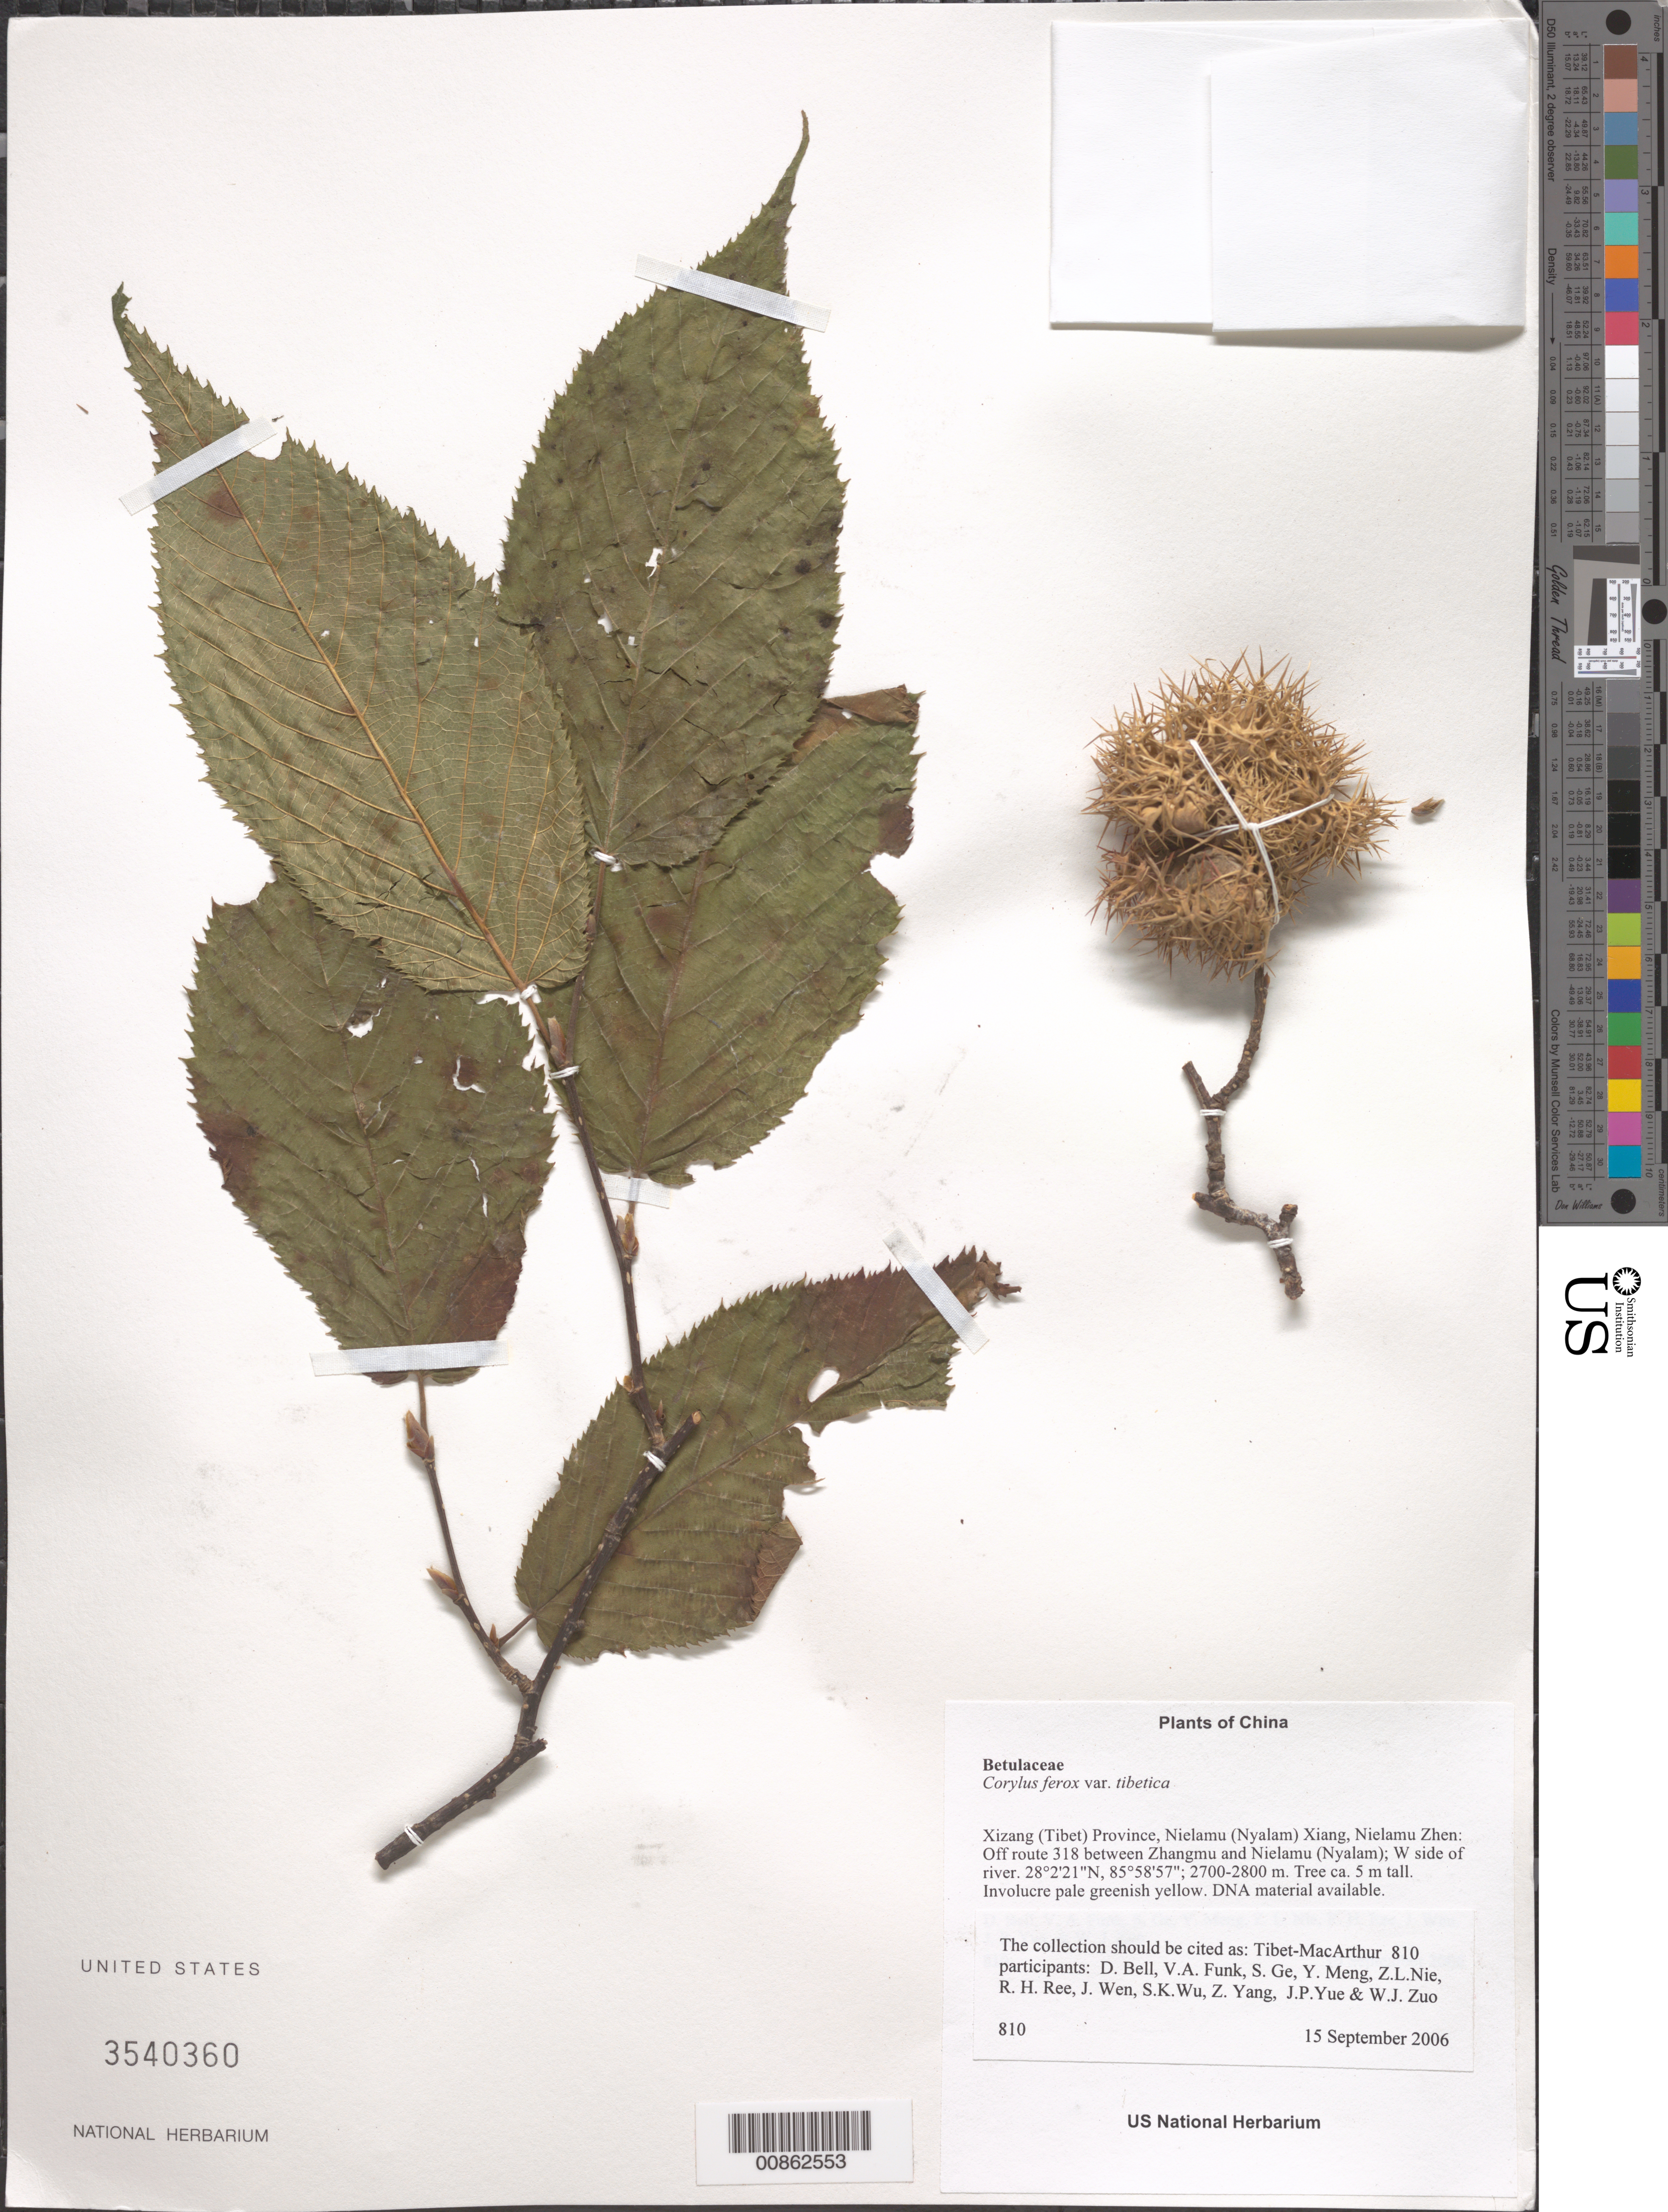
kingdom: Plantae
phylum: Tracheophyta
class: Magnoliopsida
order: Fagales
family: Betulaceae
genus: Corylus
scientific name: Corylus ferox var. tibetica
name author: (Batalin) Franch.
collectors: Tibet-MacArthur, D. A. Bell, V. Funk, S. Ge, Y. Meng, Z. Nie, R. Ree, J. Wen, J. Yue & W. Zuo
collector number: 810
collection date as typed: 15 Sep 2006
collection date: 2006-09-15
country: China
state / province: Xizang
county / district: Nielamu (Nyalam) Xian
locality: Nielamu Zhen. Off route 318 between Zhangmu and Nielamu (Nyalam); W side of river.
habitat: Steep slope with scattered broadleaved and coniferous trees (including Abies georgiana) and shrubs; disturbed active logging area.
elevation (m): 2700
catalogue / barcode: US 3540360